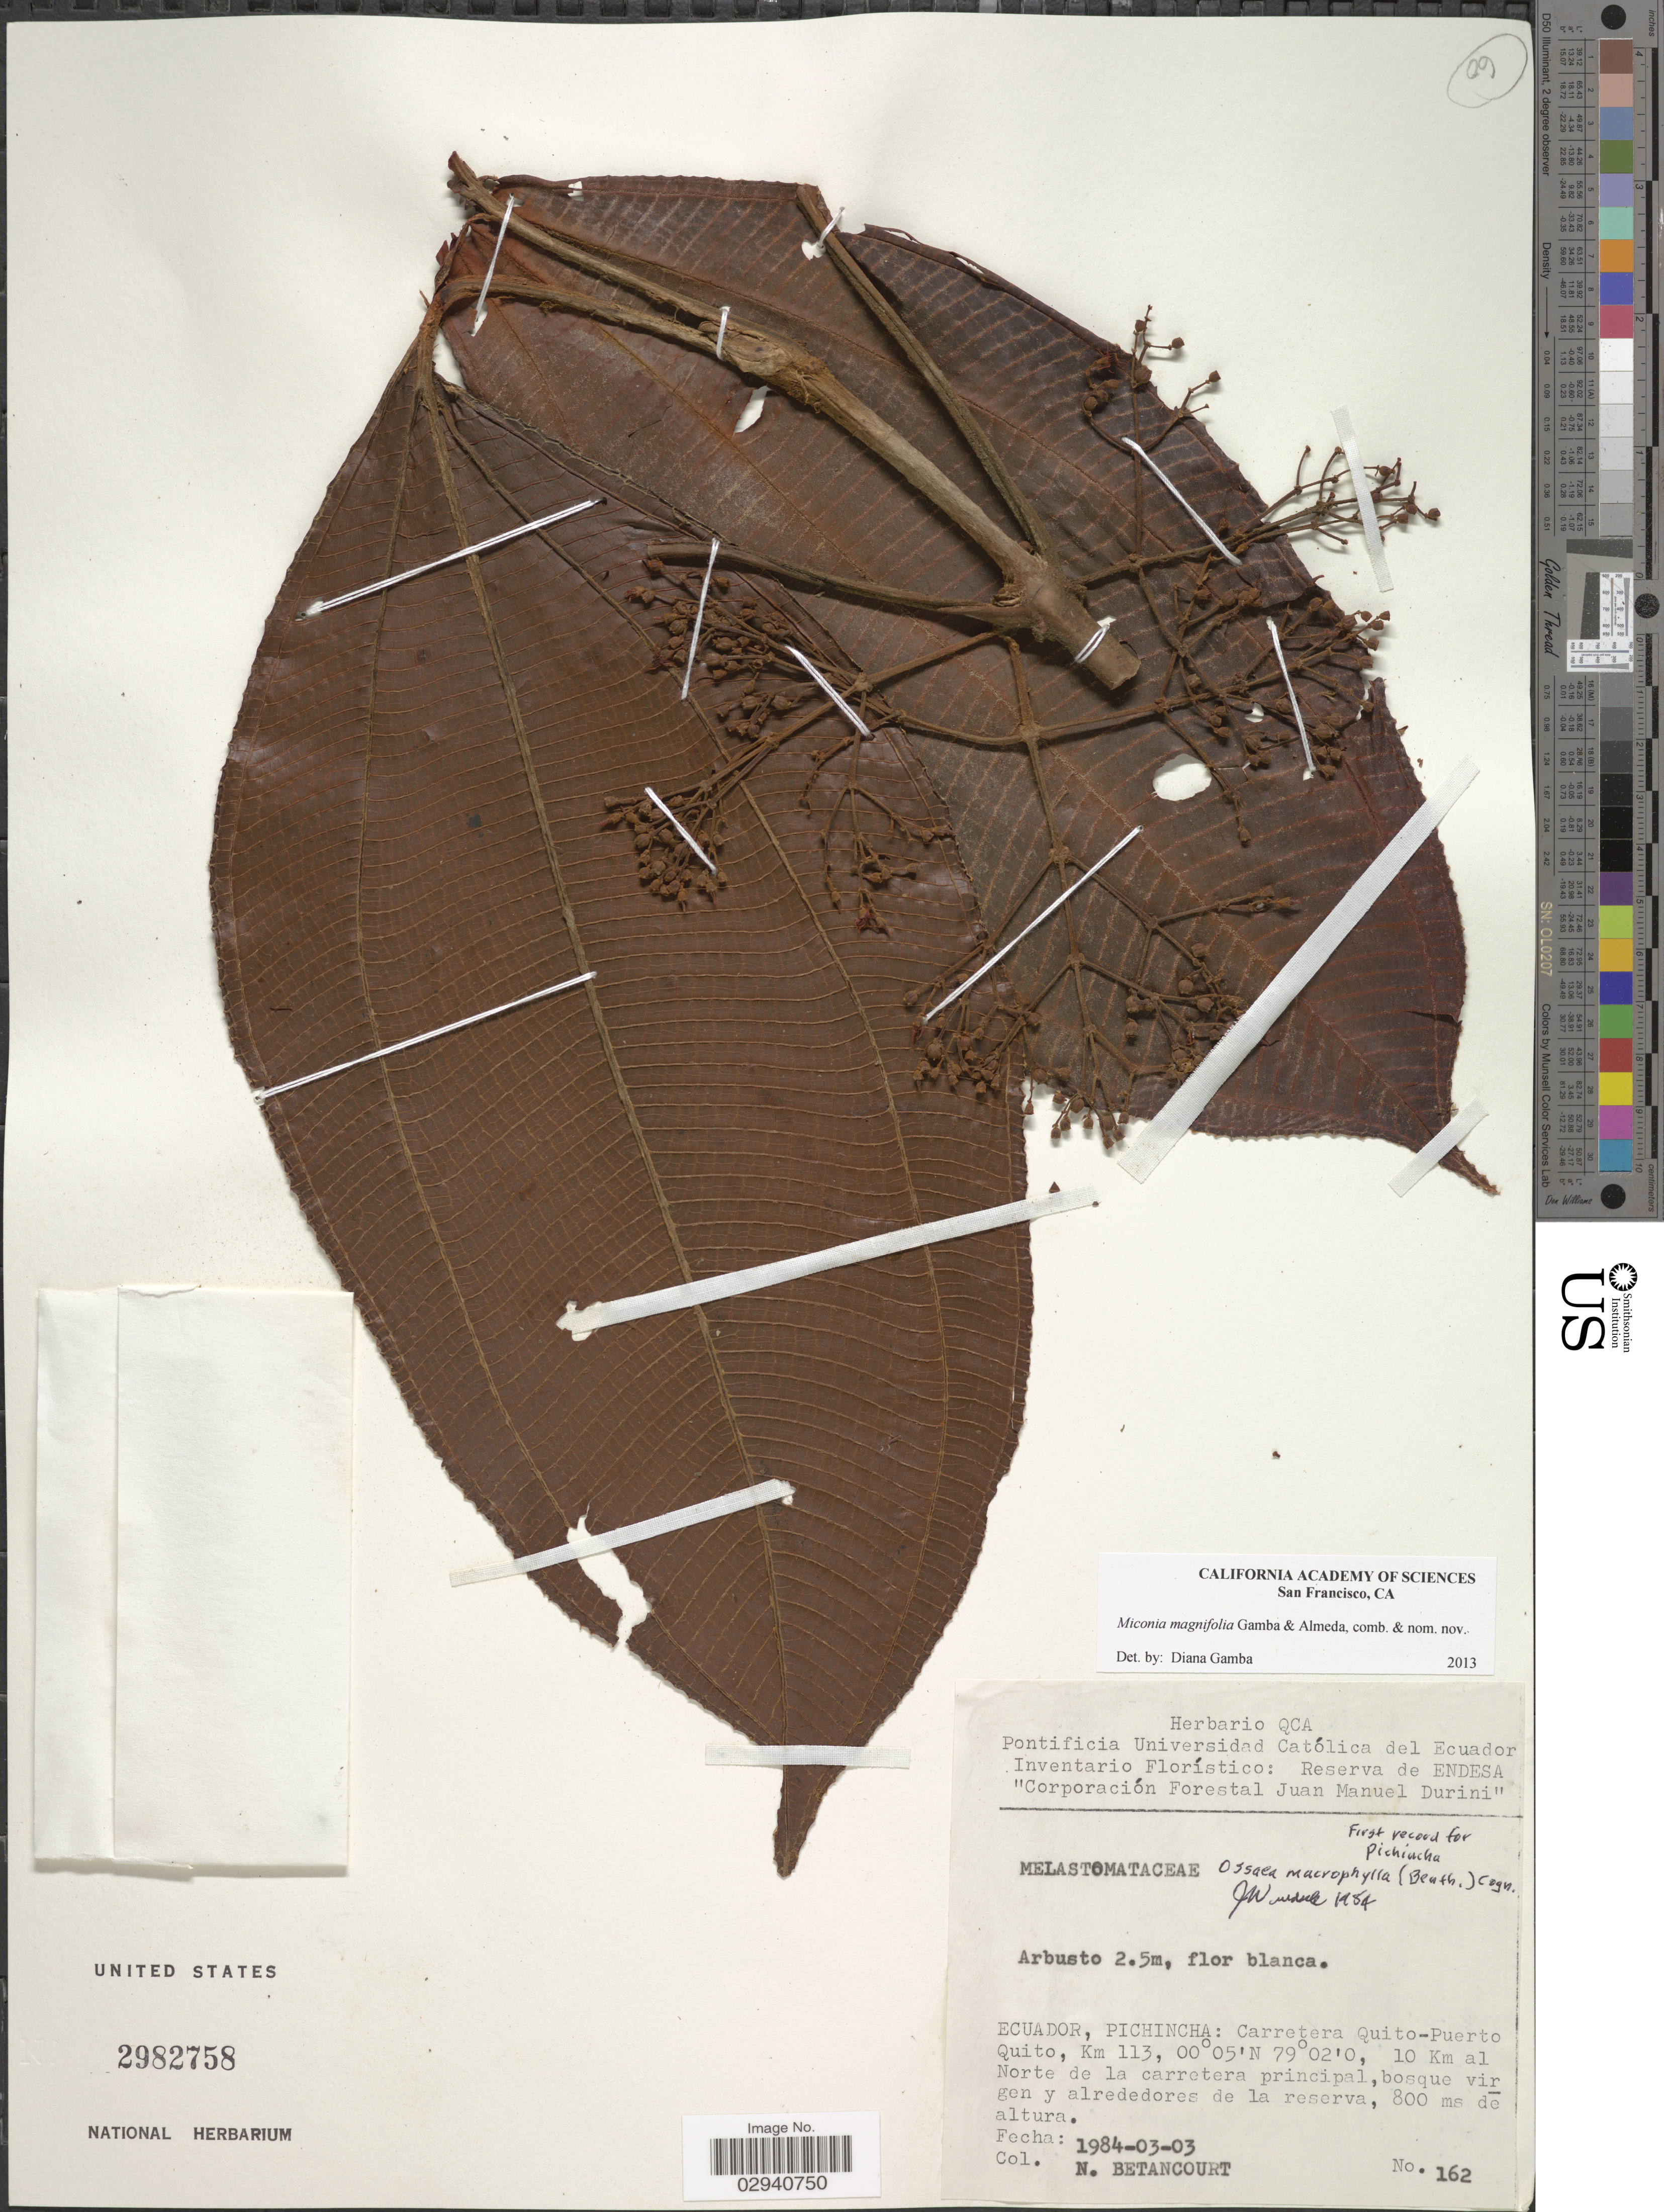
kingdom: Plantae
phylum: Tracheophyta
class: Magnoliopsida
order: Myrtales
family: Melastomataceae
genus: Miconia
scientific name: Miconia magnifolia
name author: Gamba & Almeda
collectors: N. Betancourt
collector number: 162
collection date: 1984-03-03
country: Ecuador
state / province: Pichincha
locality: Carretera Quito-Puerto Quito, km 113, 10 Km al Norte de la carretera principal.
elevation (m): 800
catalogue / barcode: US 2982758